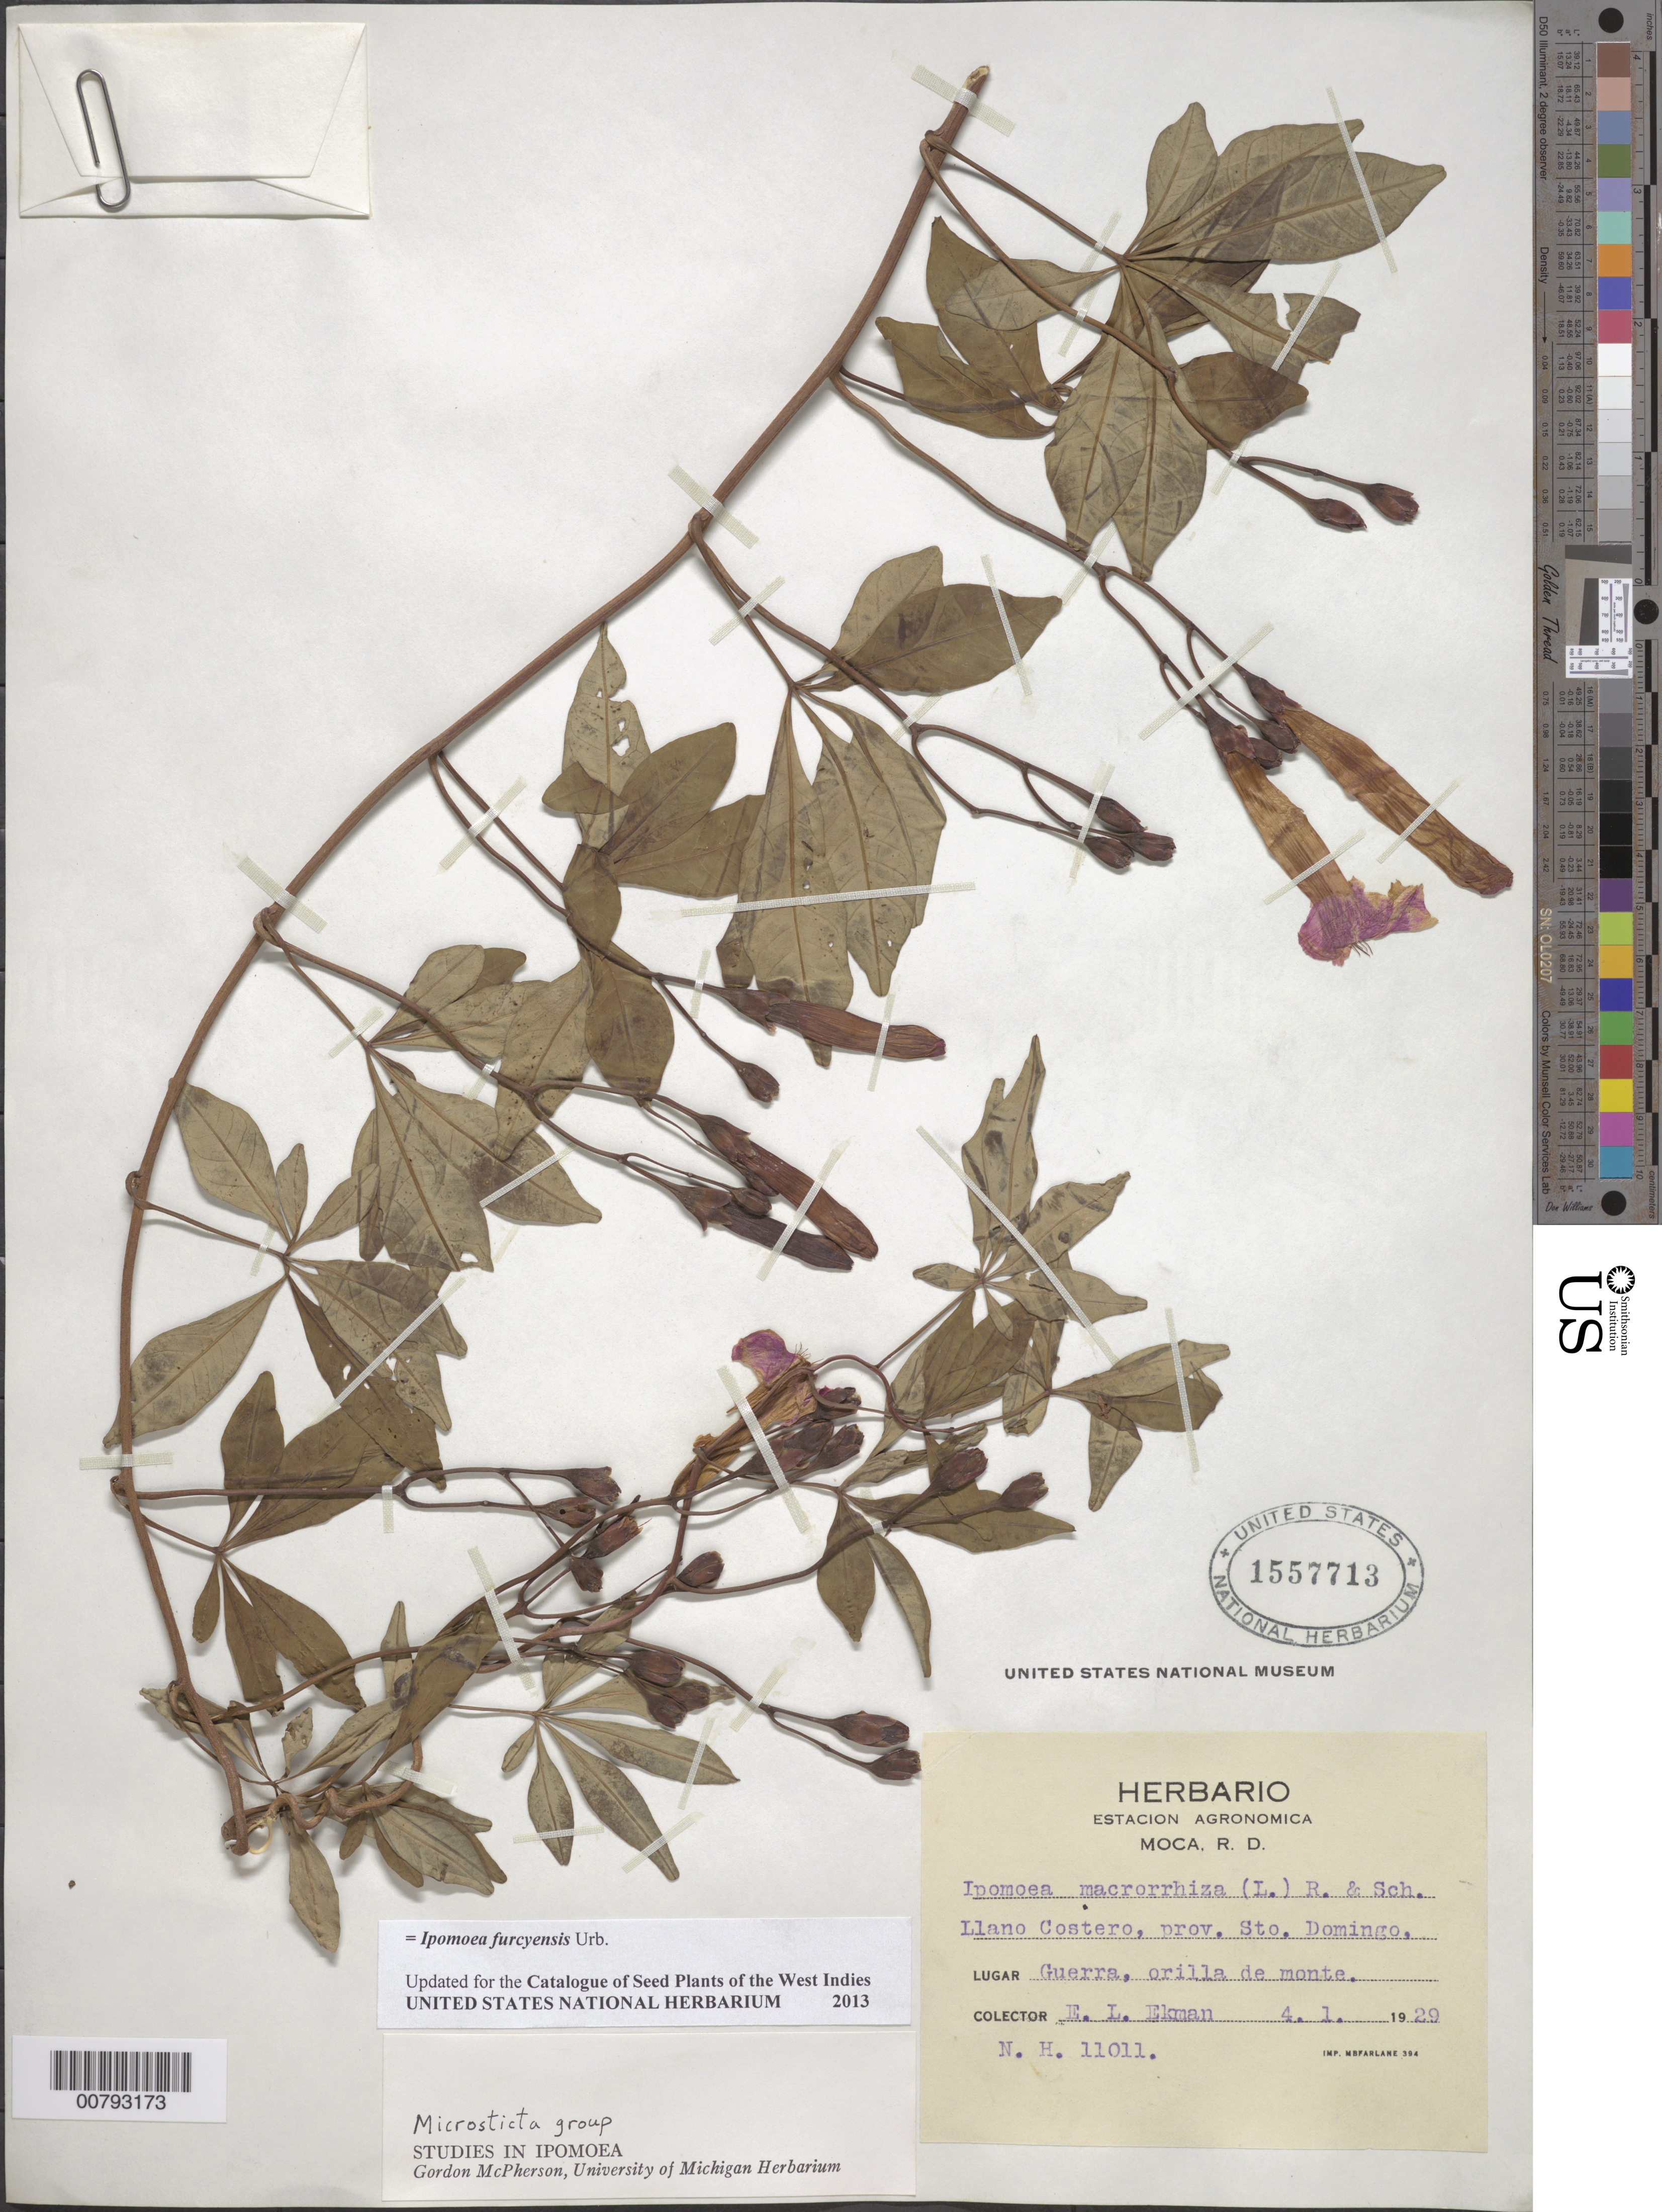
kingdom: Plantae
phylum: Tracheophyta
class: Magnoliopsida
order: Solanales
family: Convolvulaceae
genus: Ipomoea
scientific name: Ipomoea furcyensis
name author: Urb.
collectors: E. L. Ekman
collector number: H 11011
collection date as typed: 04 Jan 1929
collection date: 1929-01-04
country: Dominican Republic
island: Hispaniola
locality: Province of Santo Domingo, Llano Costero, Guerra.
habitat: Hills shores.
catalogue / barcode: US 1557713